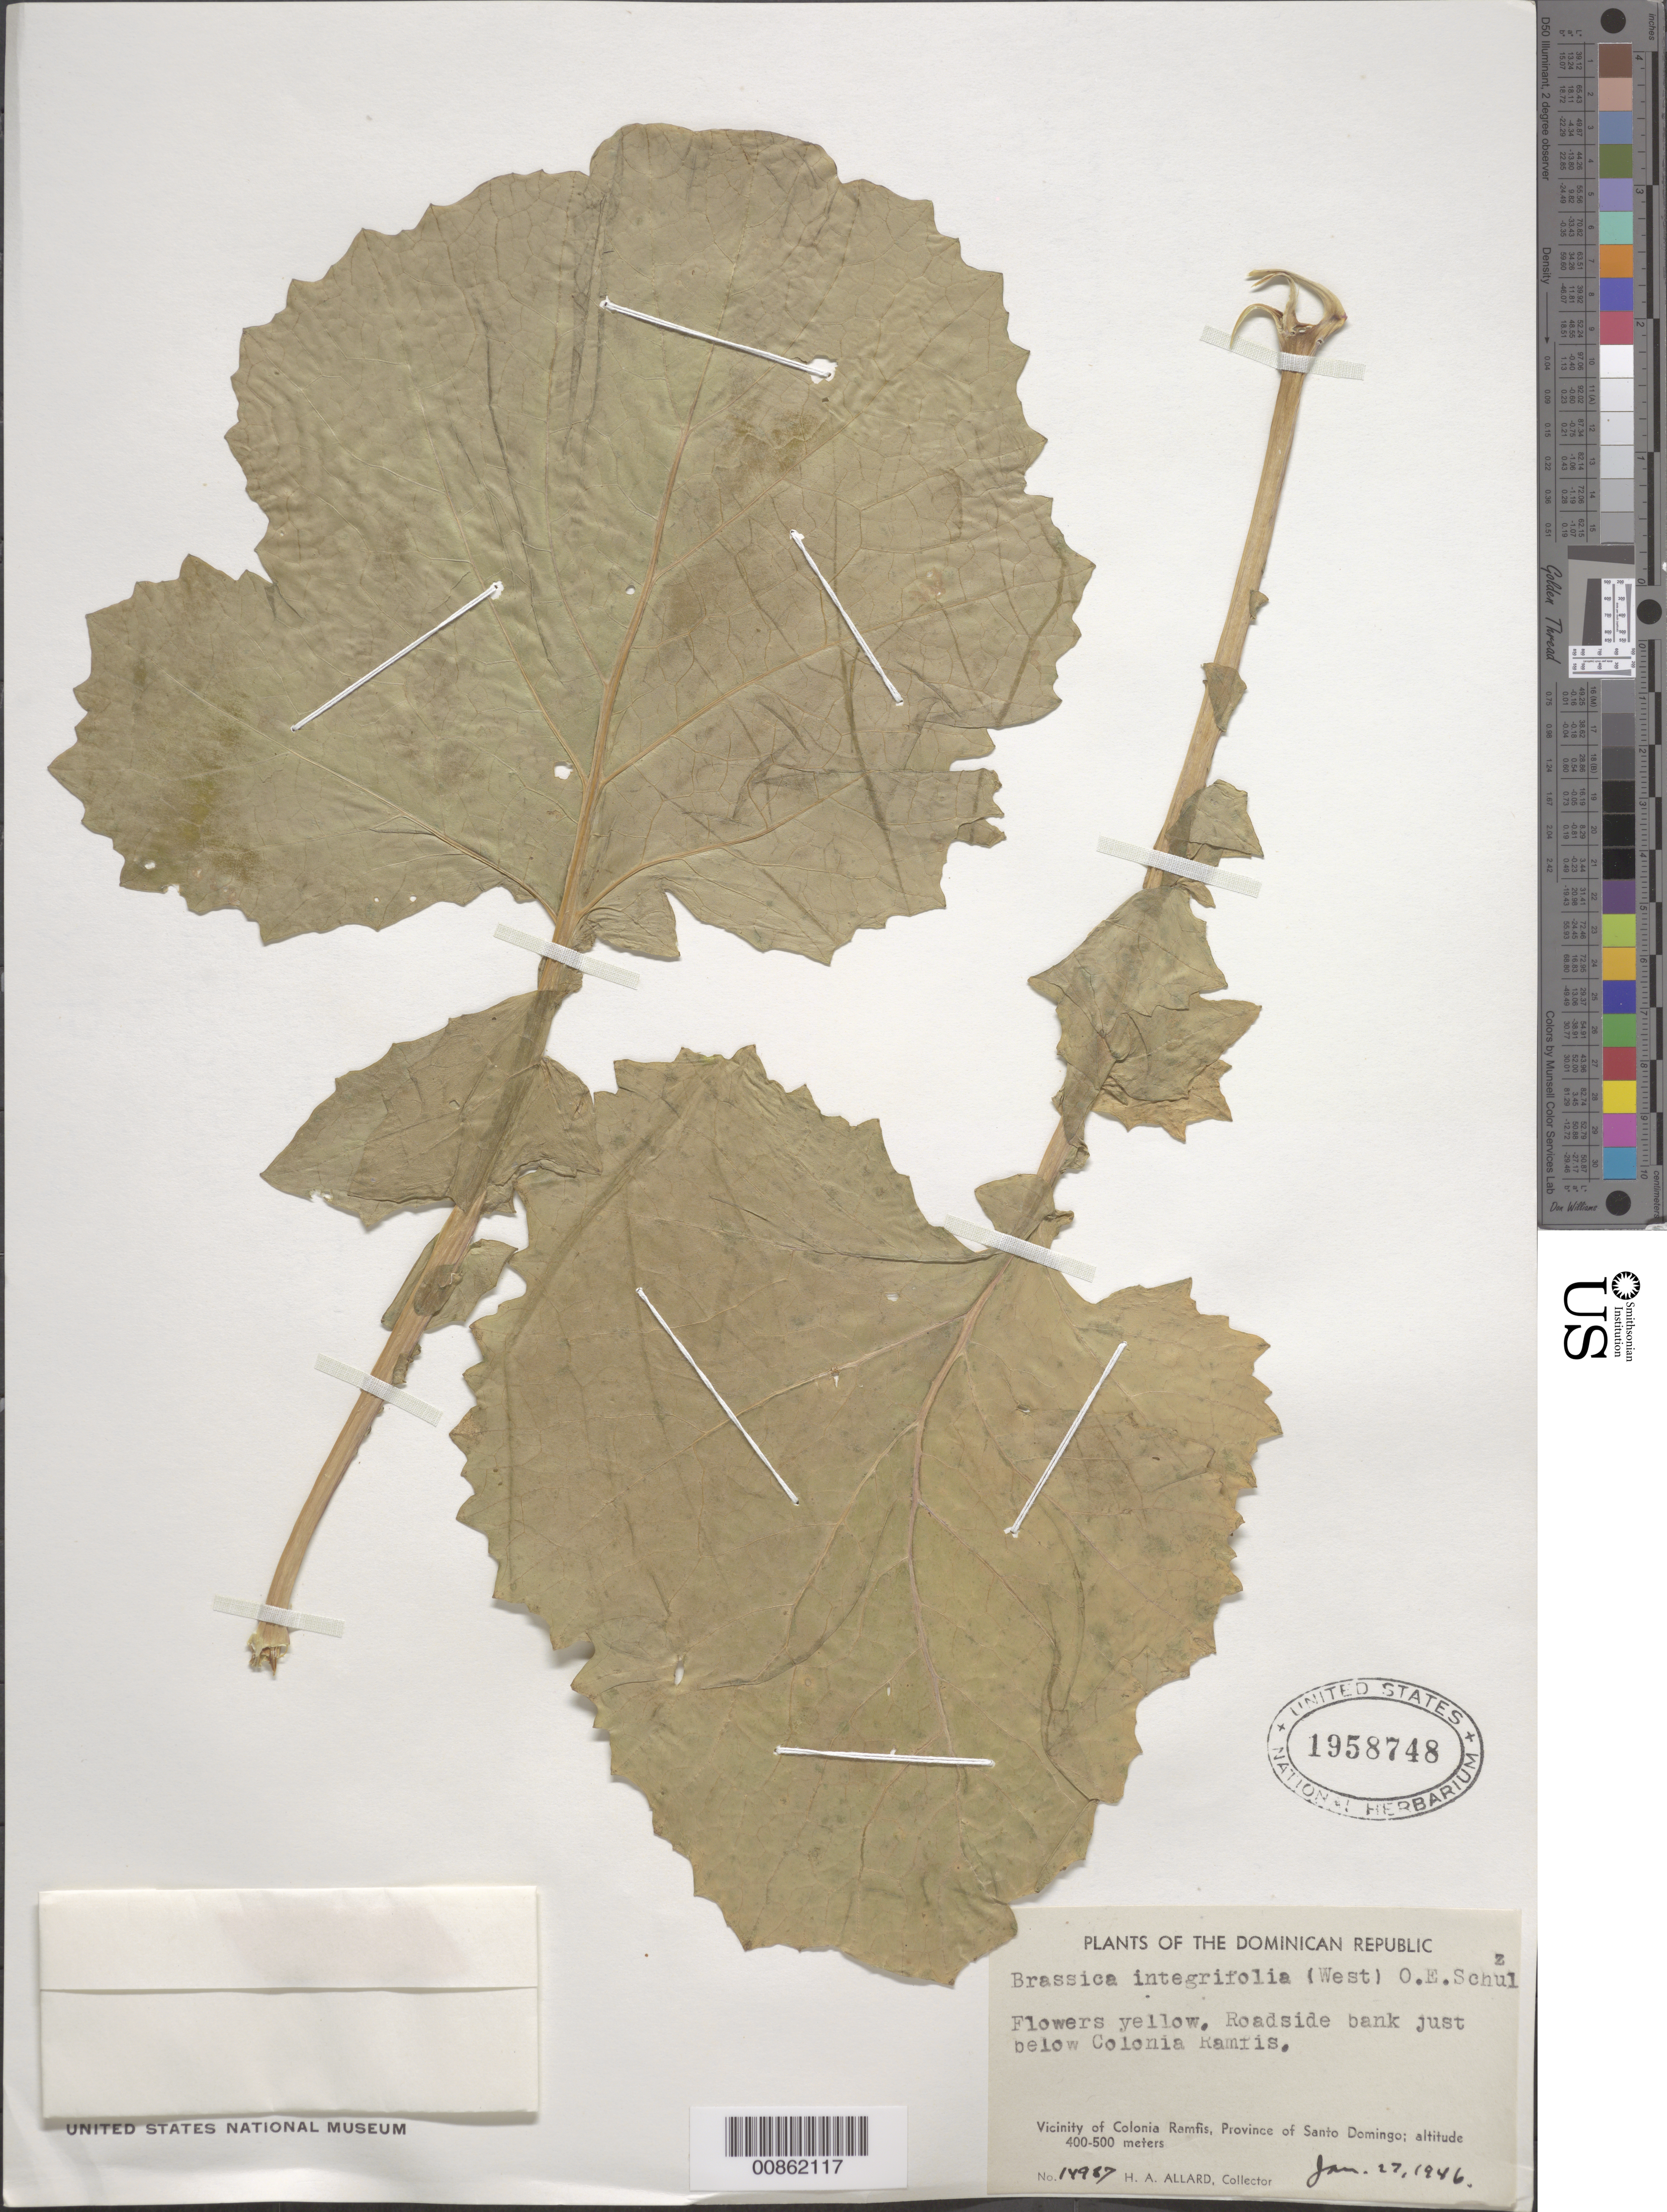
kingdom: Plantae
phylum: Tracheophyta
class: Magnoliopsida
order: Brassicales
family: Brassicaceae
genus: Brassica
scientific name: Brassica integrifolia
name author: (H. West) O.E. Schulz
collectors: H. A. Allard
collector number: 14987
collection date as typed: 27 Jan 1946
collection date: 1946-01-27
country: Dominican Republic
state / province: Distrito Nacional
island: Hispaniola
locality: Just below Colonia Ramfis, Province of Santo Domingo (obsolete).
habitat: Roadside bank.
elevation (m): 400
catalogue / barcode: US 1958748